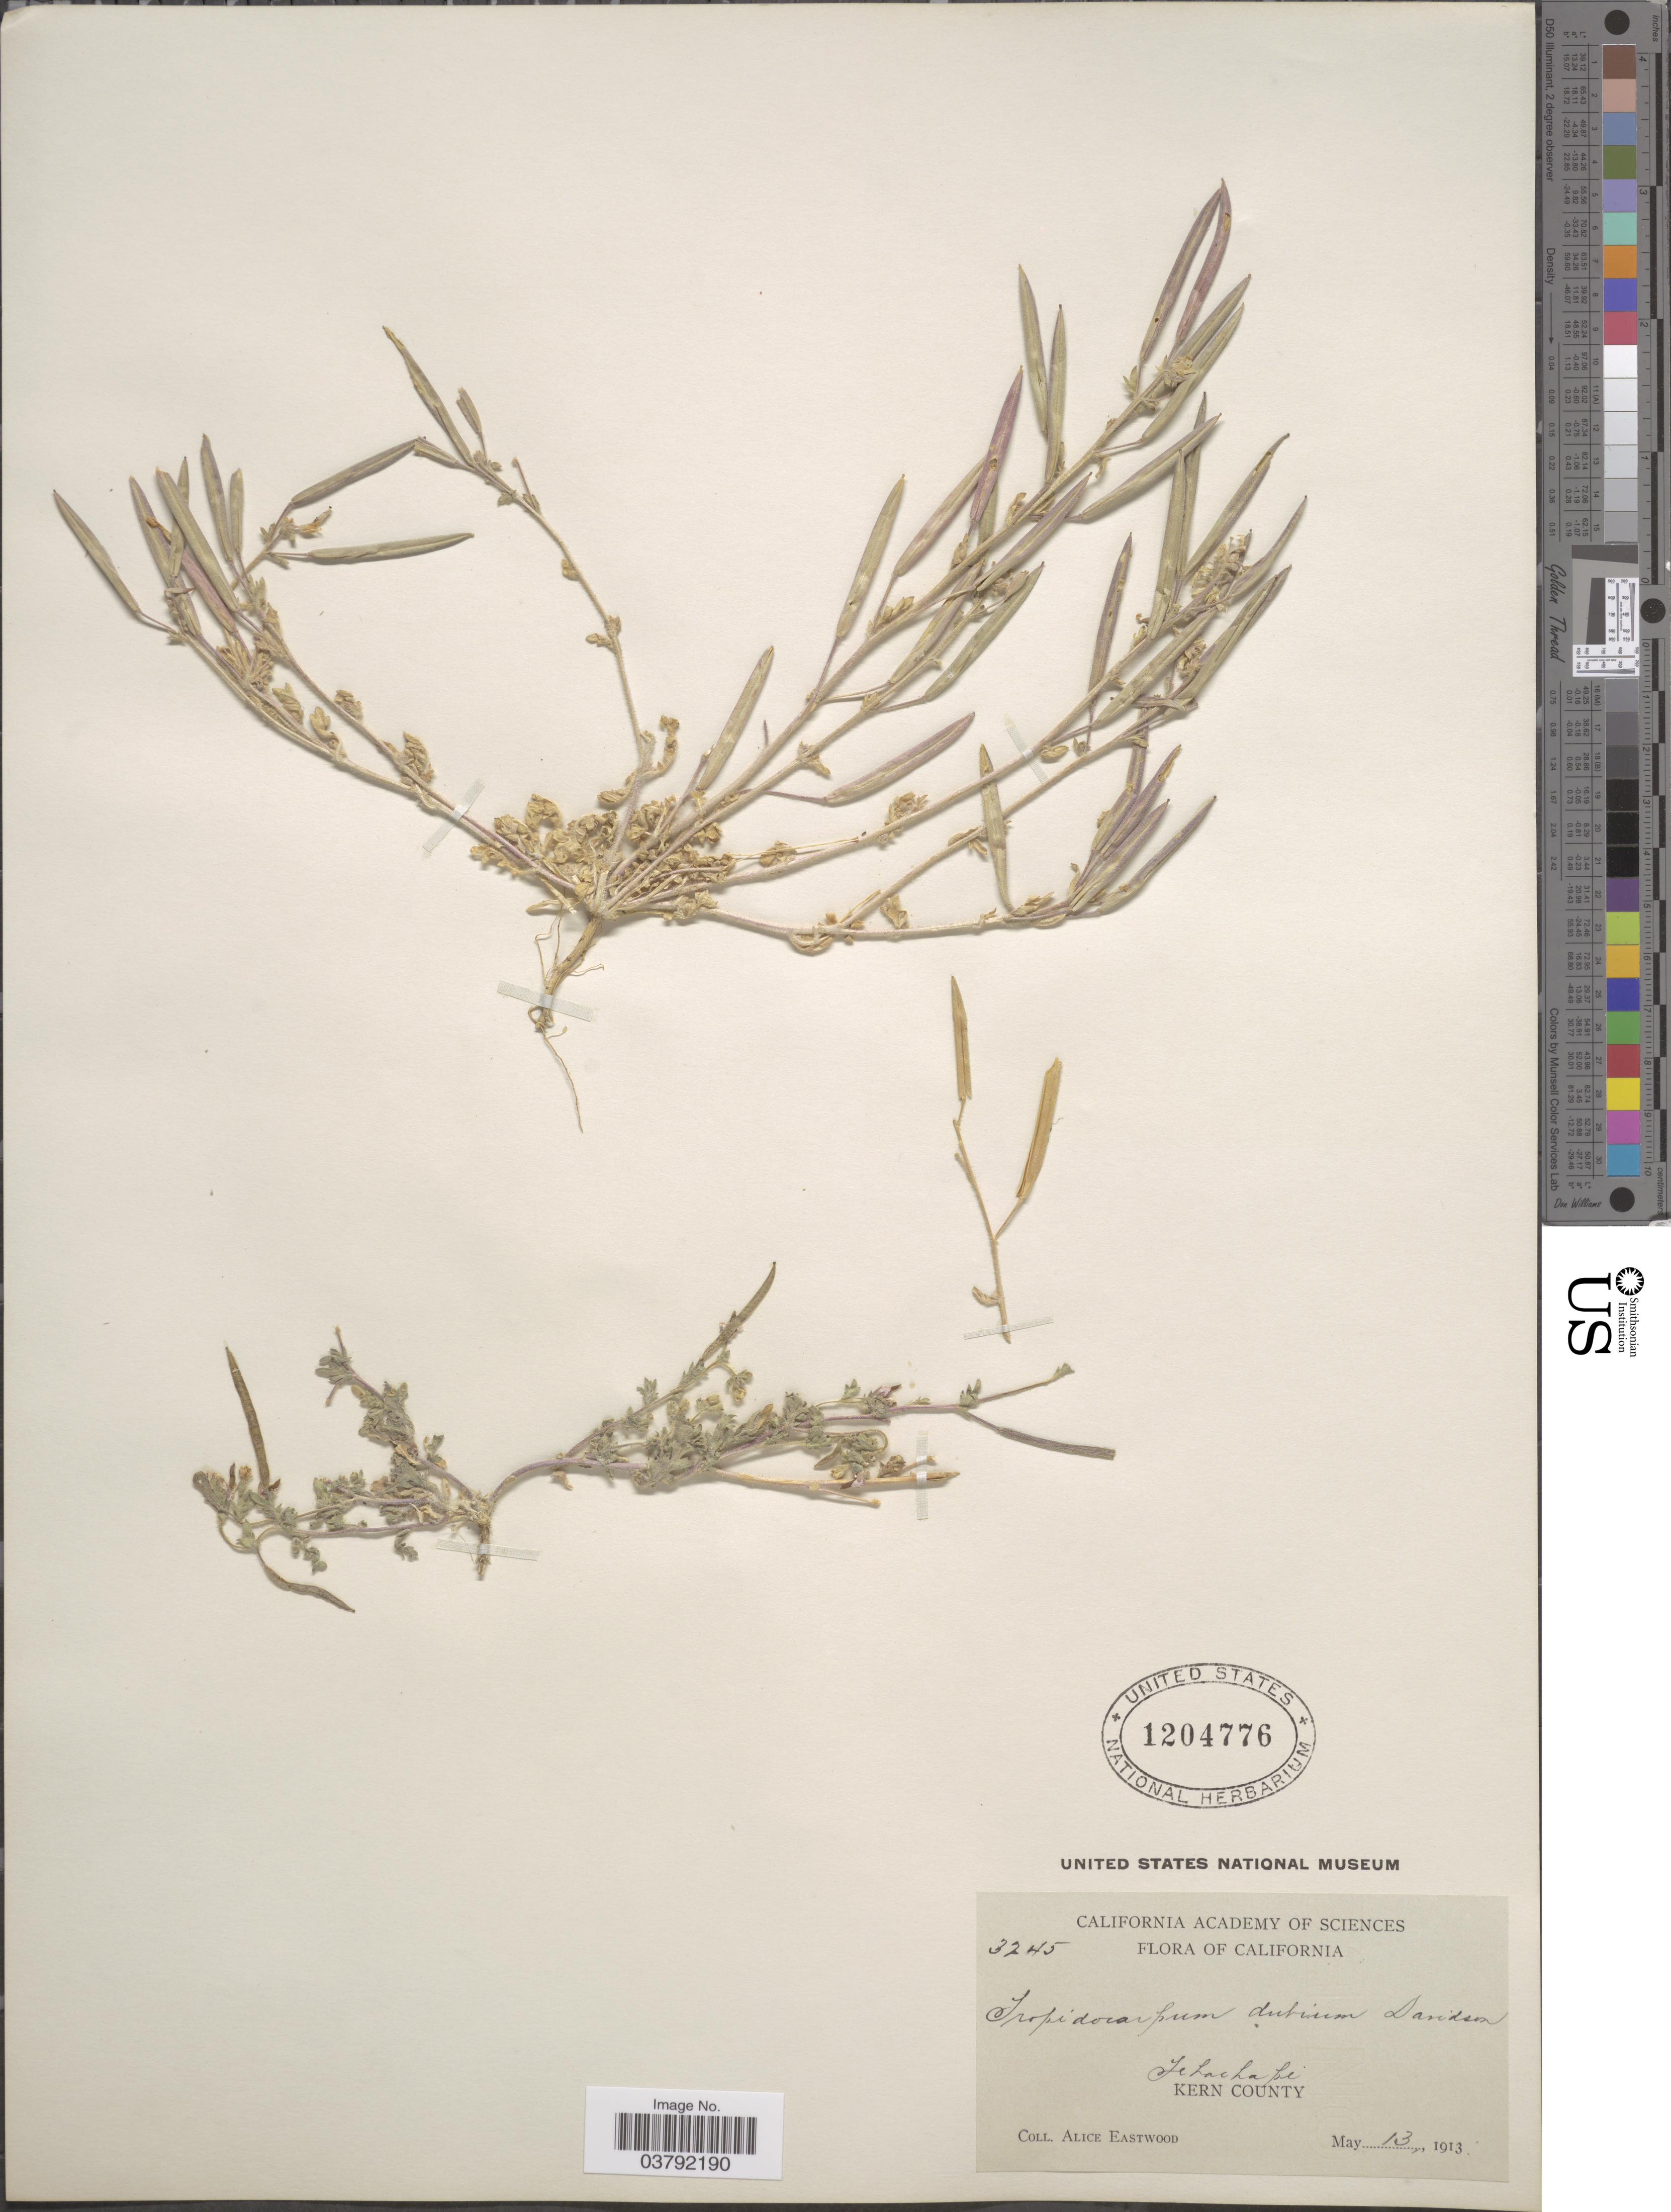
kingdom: Plantae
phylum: Tracheophyta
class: Magnoliopsida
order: Brassicales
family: Brassicaceae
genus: Tropidocarpum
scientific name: Tropidocarpum gracile var. dubium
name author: (Davidson) Jeps.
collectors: A. Eastwood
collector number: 3245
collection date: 1913-05-13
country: United States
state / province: California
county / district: Kern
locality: Tehachapi. Kern County.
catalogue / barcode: US 1204776